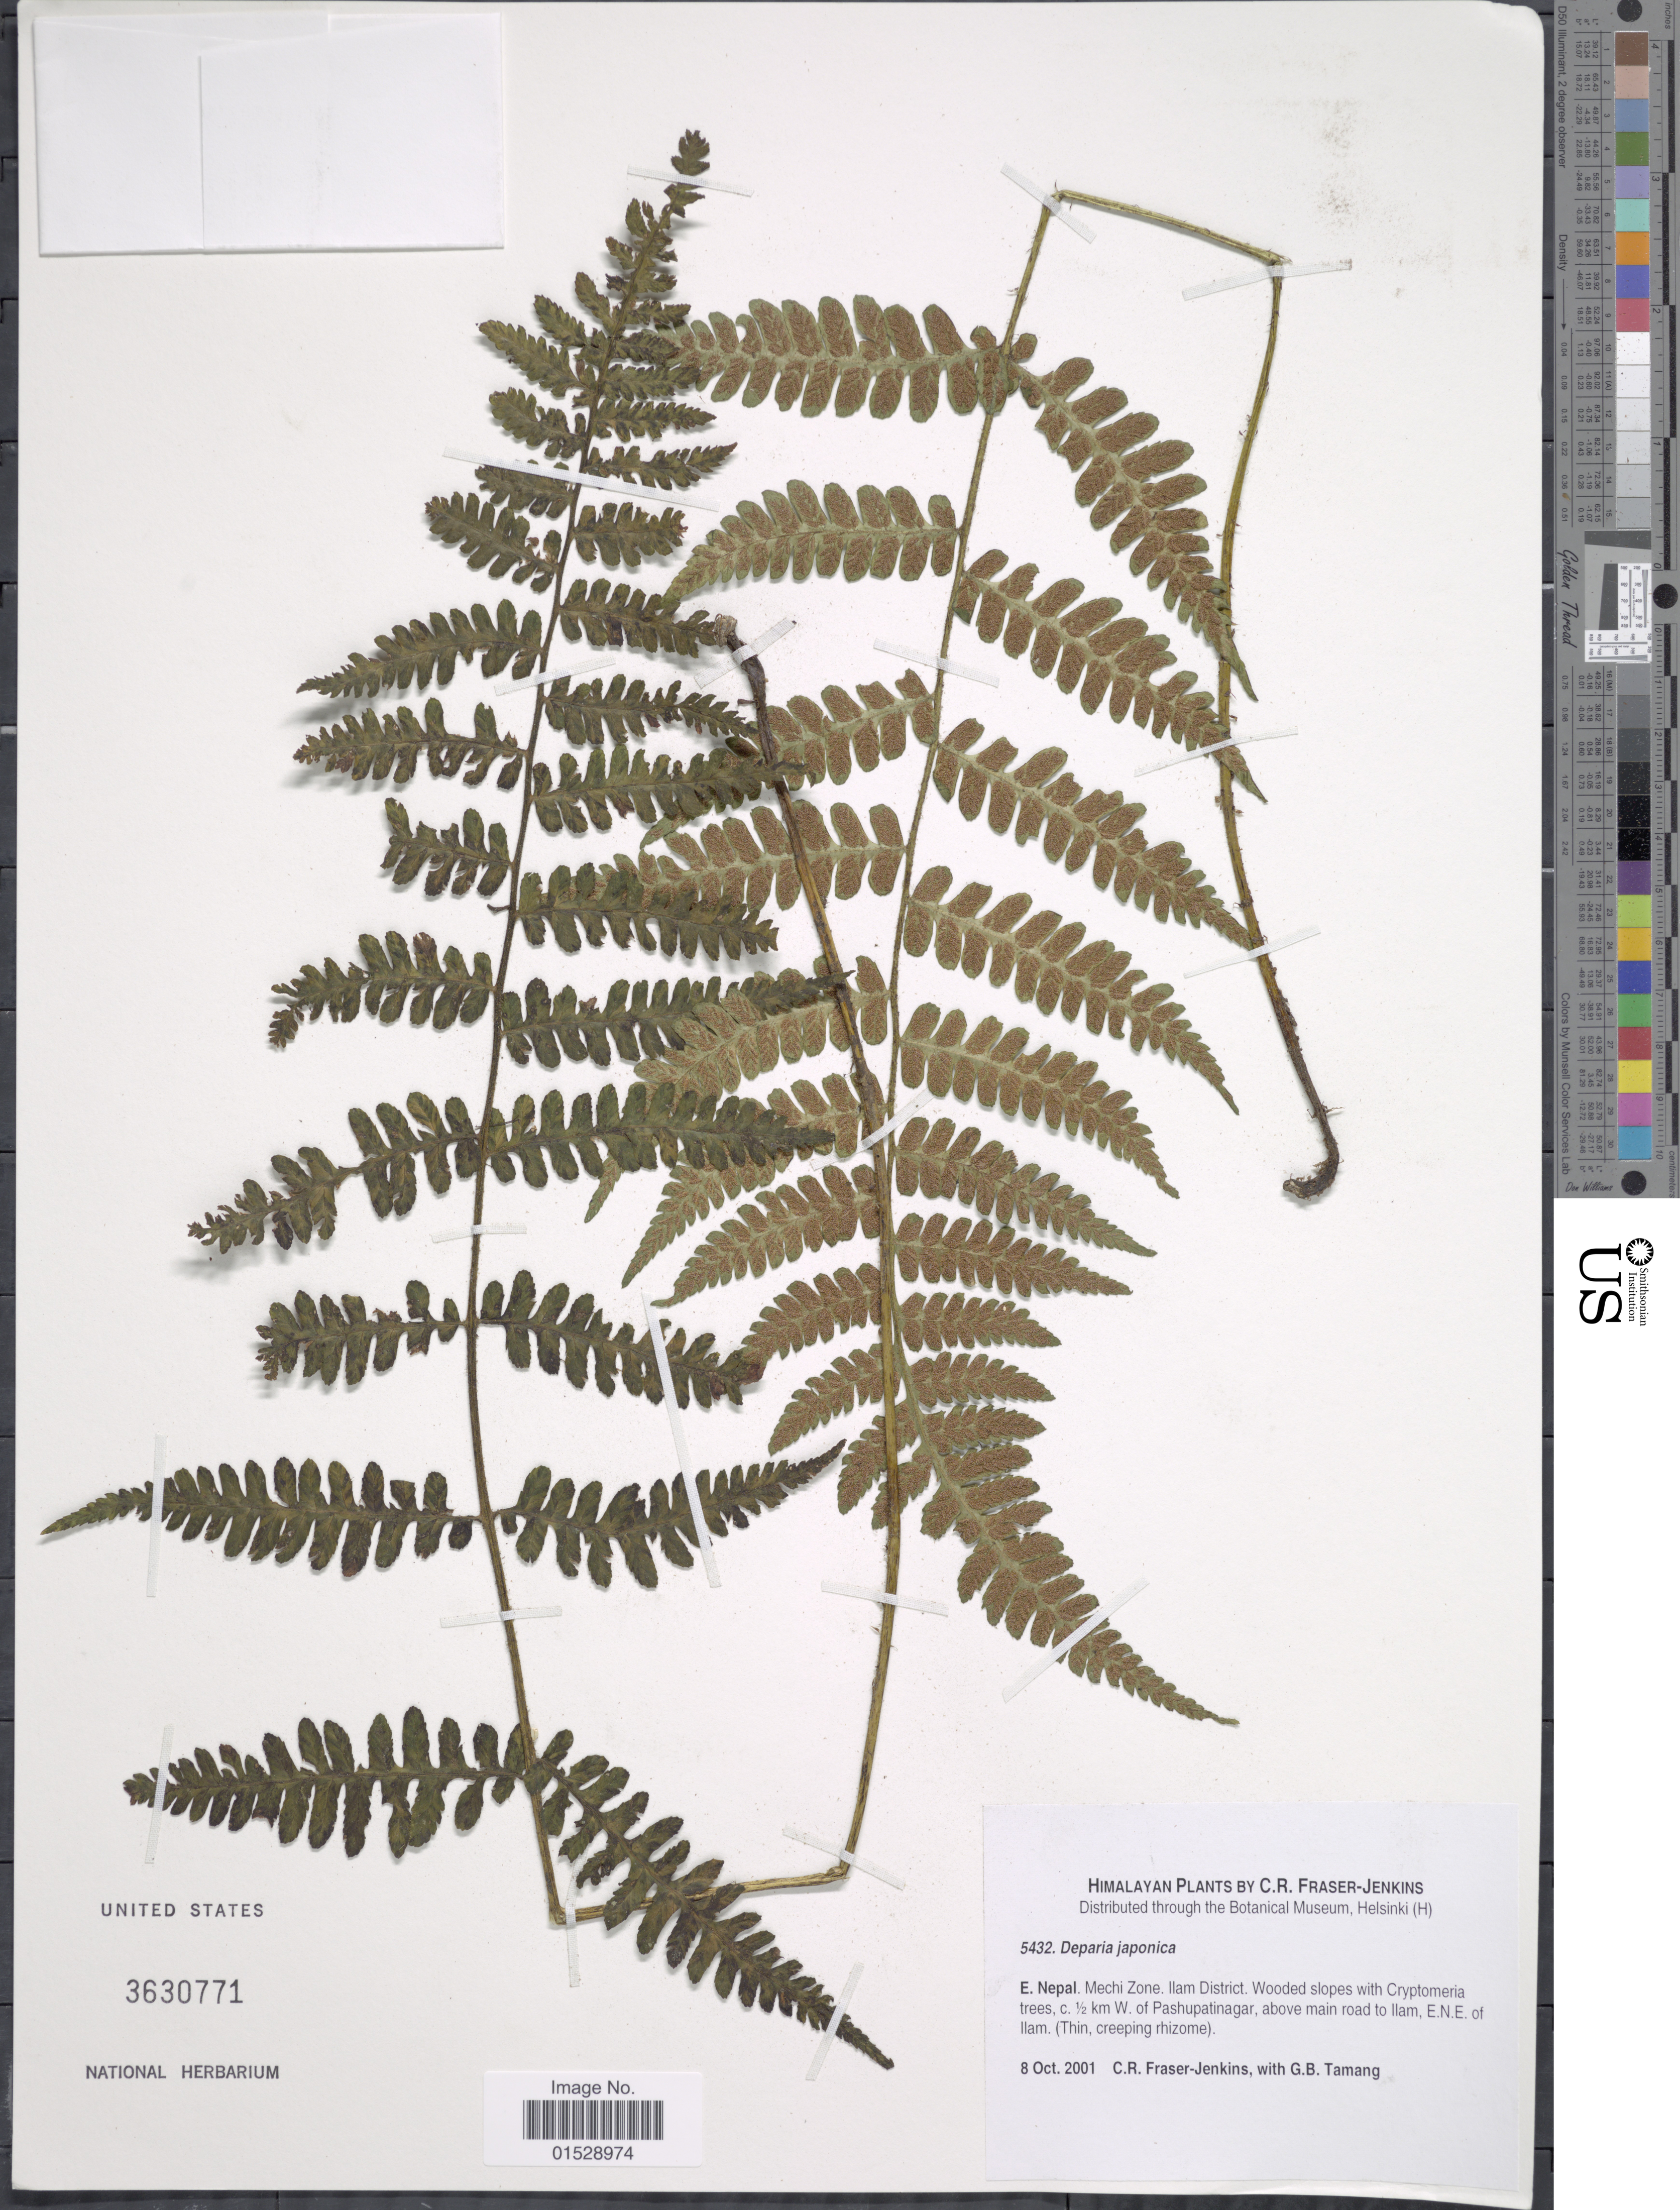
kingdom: Plantae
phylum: Tracheophyta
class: Polypodiopsida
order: Polypodiales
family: Athyriaceae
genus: Deparia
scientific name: Deparia japonica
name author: (Thunb.) M. Kato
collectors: C. R. Fraser-Jenkins & G. Tamang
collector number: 5432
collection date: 2001-10-08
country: Nepal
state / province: Mechi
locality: Himalaya, E. Nepal, Mechi Zone, Llam District, wooded slopes with Cryptomeria trees, c. 1/2 km W of Pashupatinagar, above main road to Llan, E.N.E. of Llam (Thin, creeping rhizome)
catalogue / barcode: US 3630771